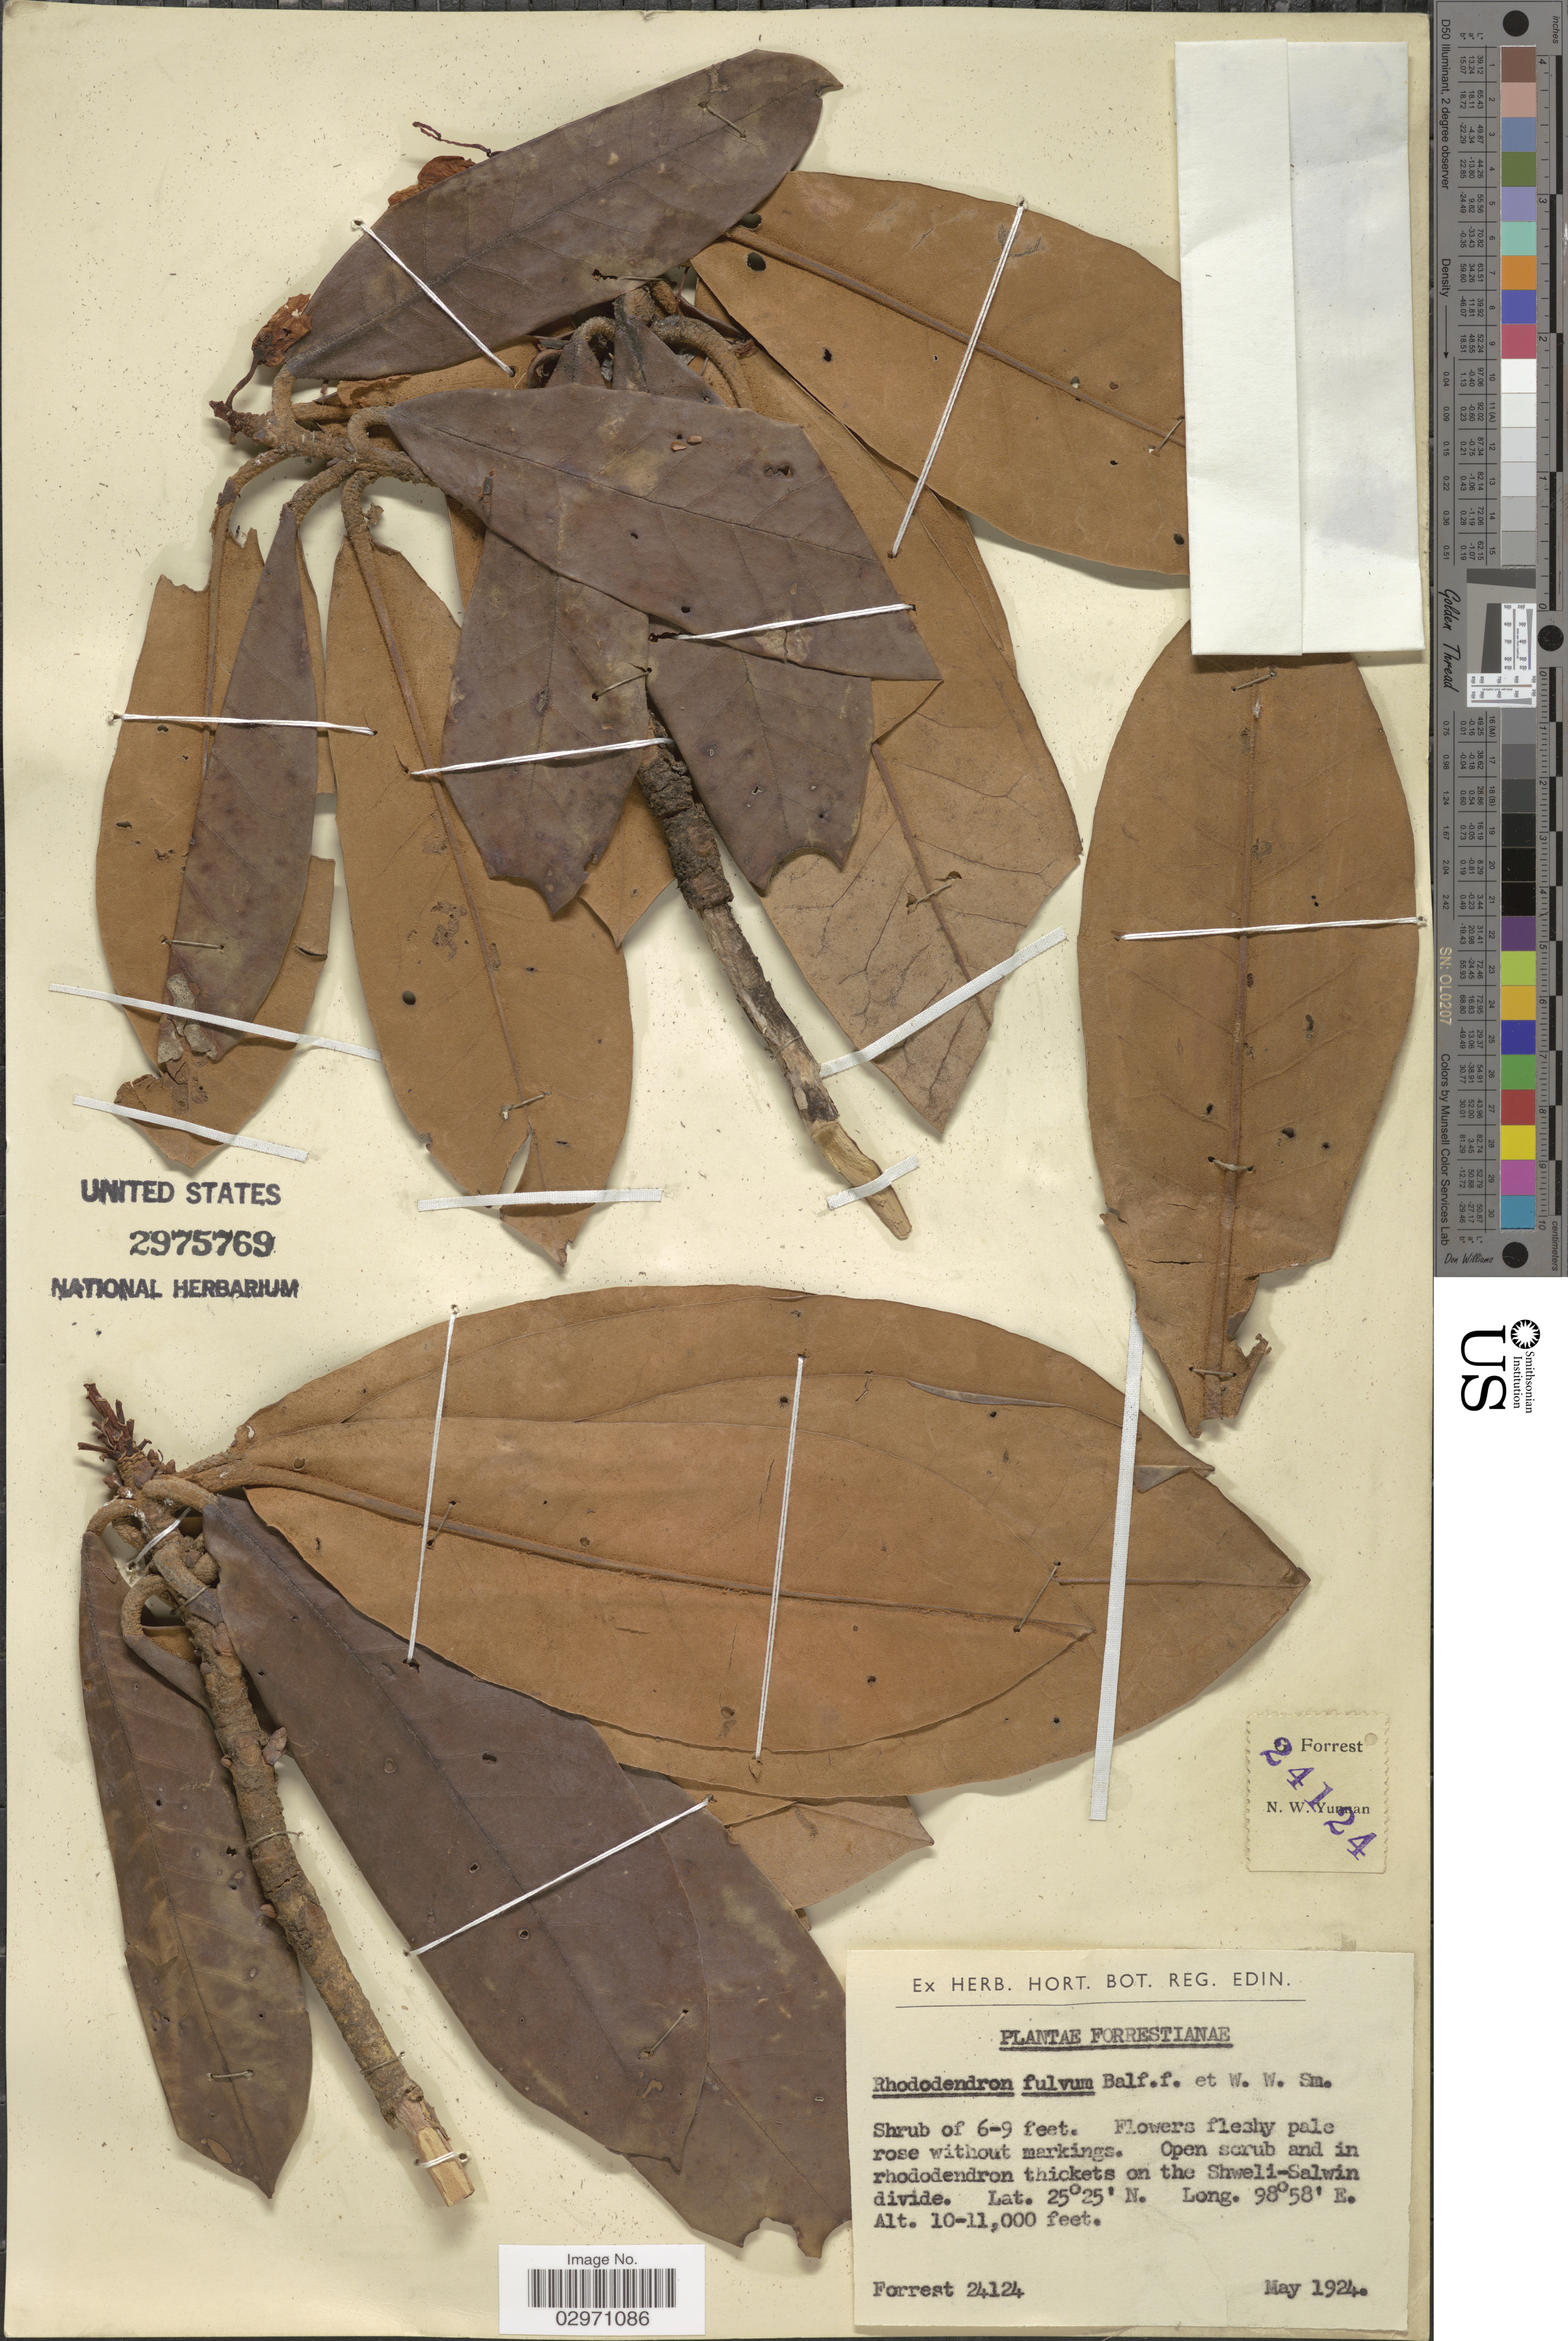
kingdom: Plantae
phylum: Tracheophyta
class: Magnoliopsida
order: Ericales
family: Ericaceae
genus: Rhododendron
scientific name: Rhododendron fulvum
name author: Balf. f. & W.W. Sm.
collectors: -. Forrest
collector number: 24124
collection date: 1924-05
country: China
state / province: Yunnan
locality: On the Shweli-Salwin divide. N.W. Yunnan.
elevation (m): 3048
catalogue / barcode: US 2975769